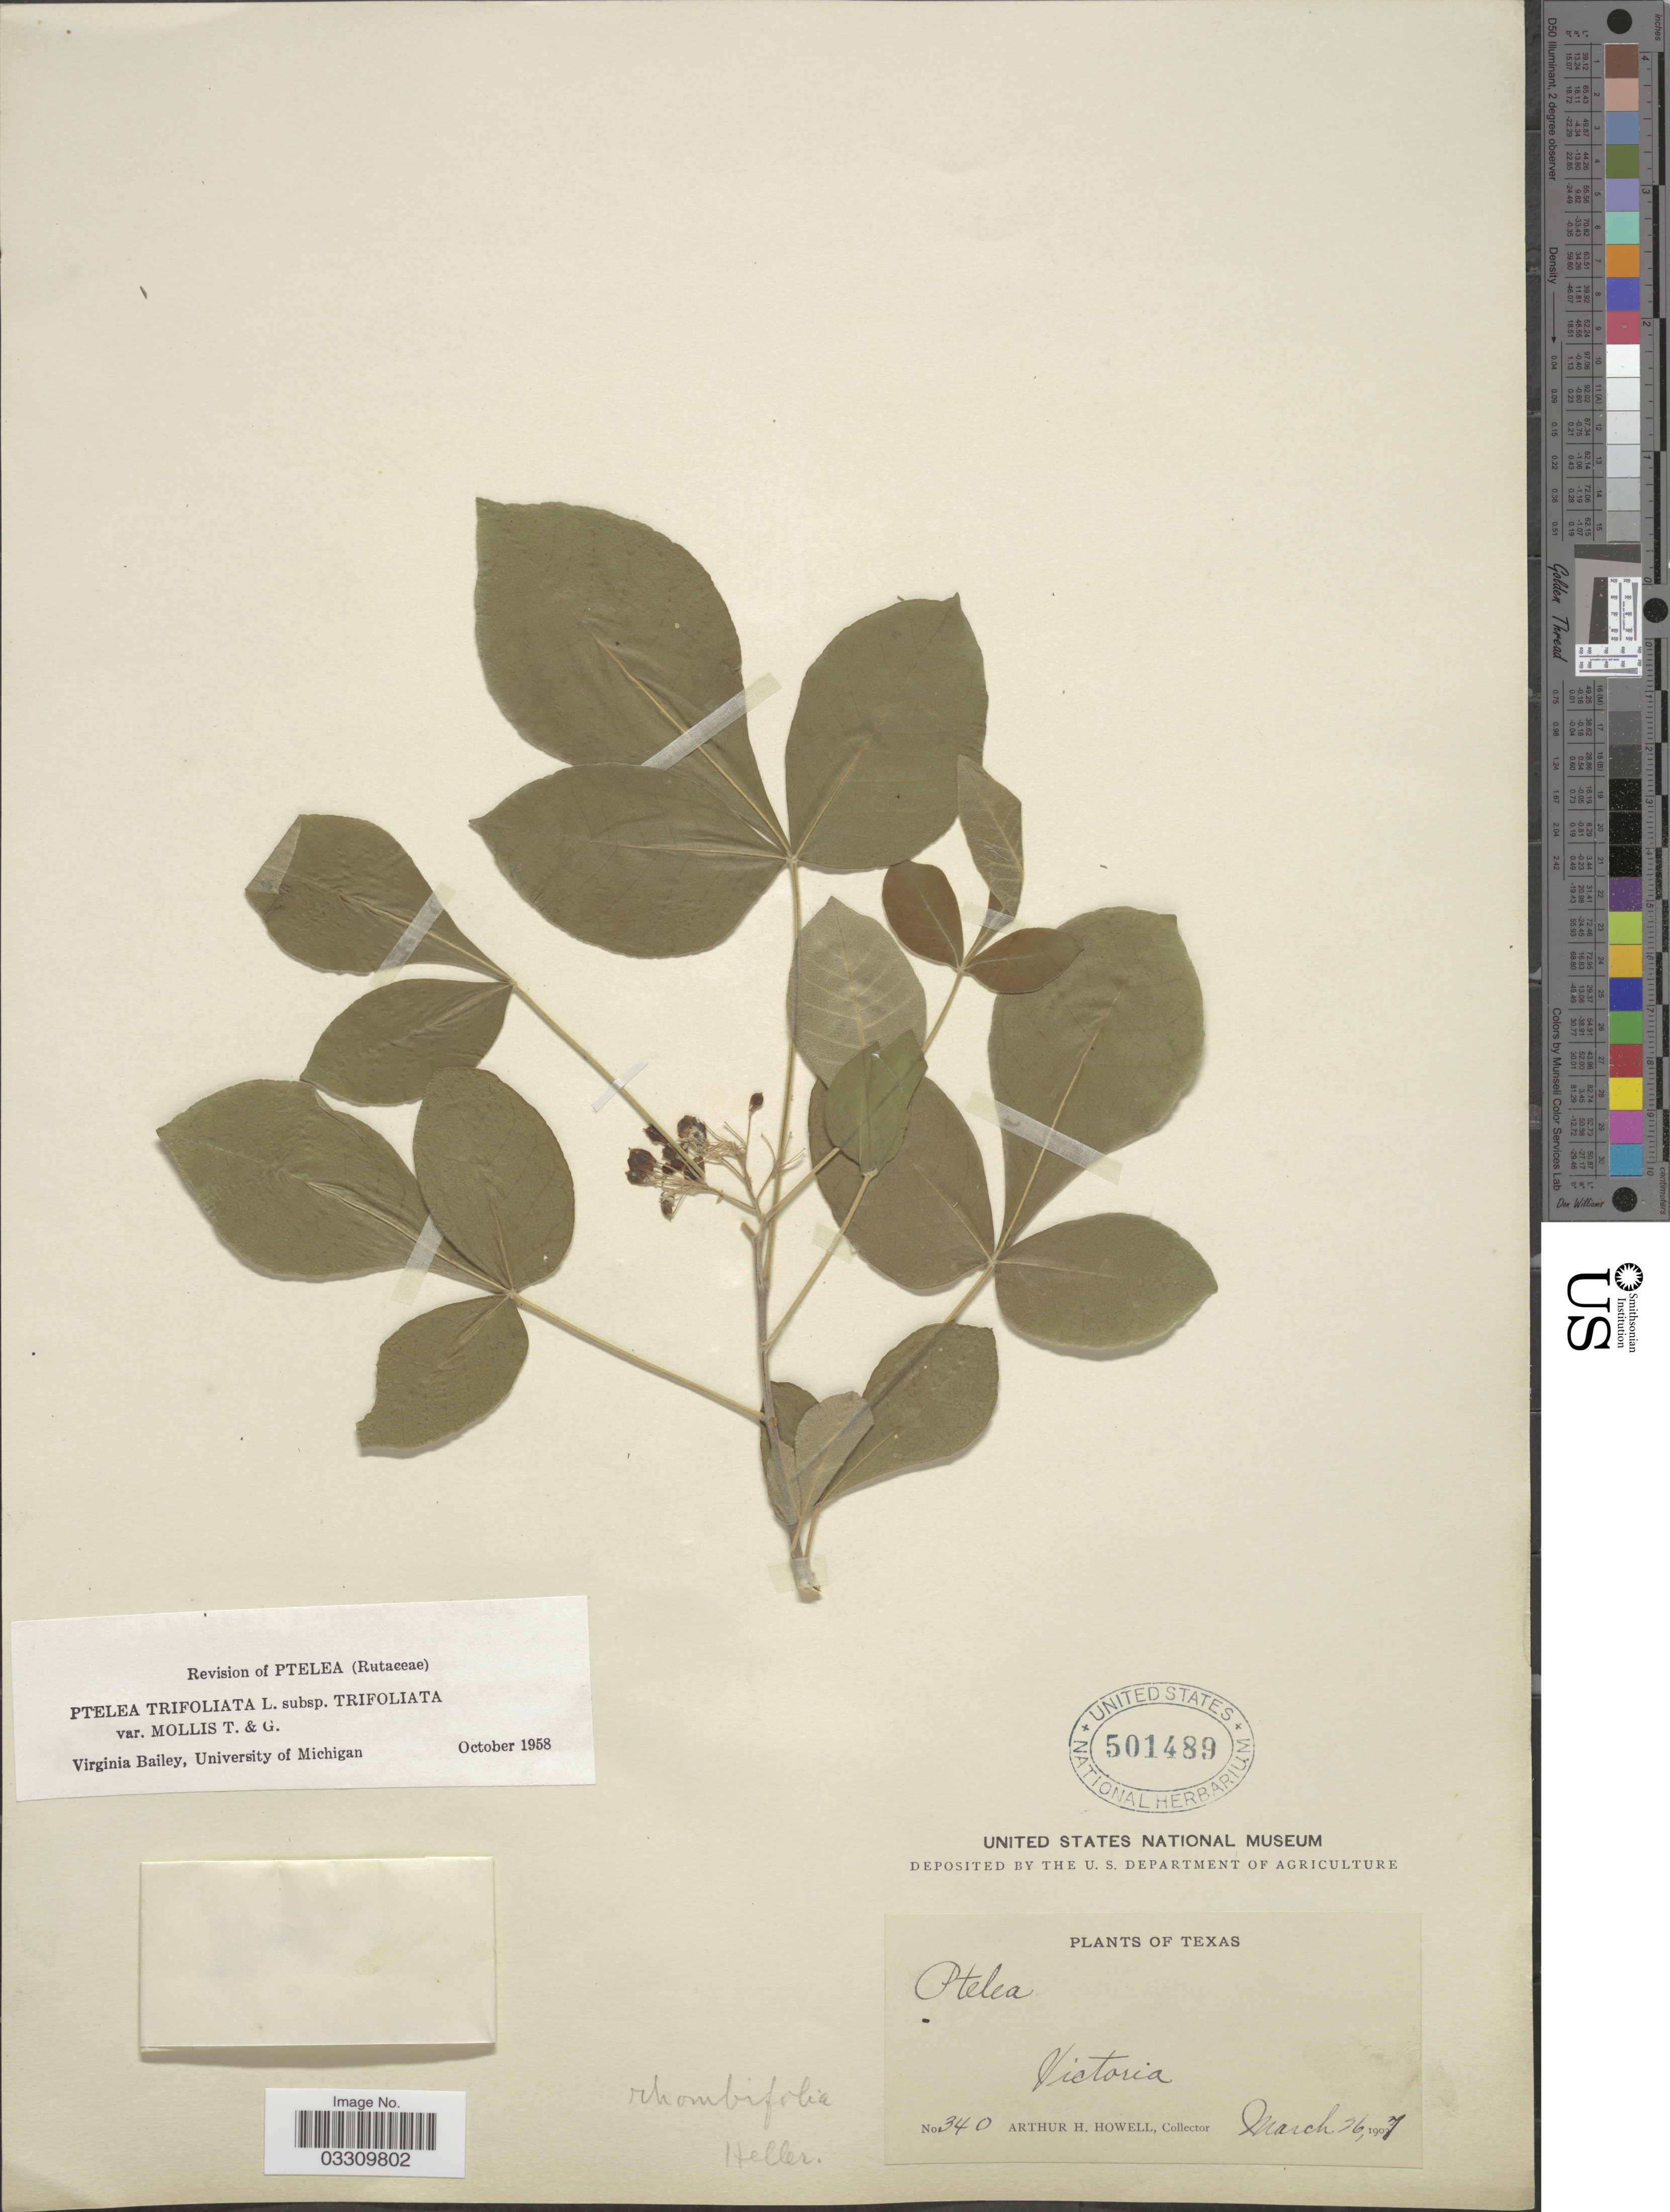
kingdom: Plantae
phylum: Tracheophyta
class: Magnoliopsida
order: Sapindales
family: Rutaceae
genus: Ptelea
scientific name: Ptelea trifoliata var. mollis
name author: Torr. & A. Gray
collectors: A. H. Howell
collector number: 340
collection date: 1907-03-26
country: United States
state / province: Texas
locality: Victoria.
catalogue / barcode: US 501489